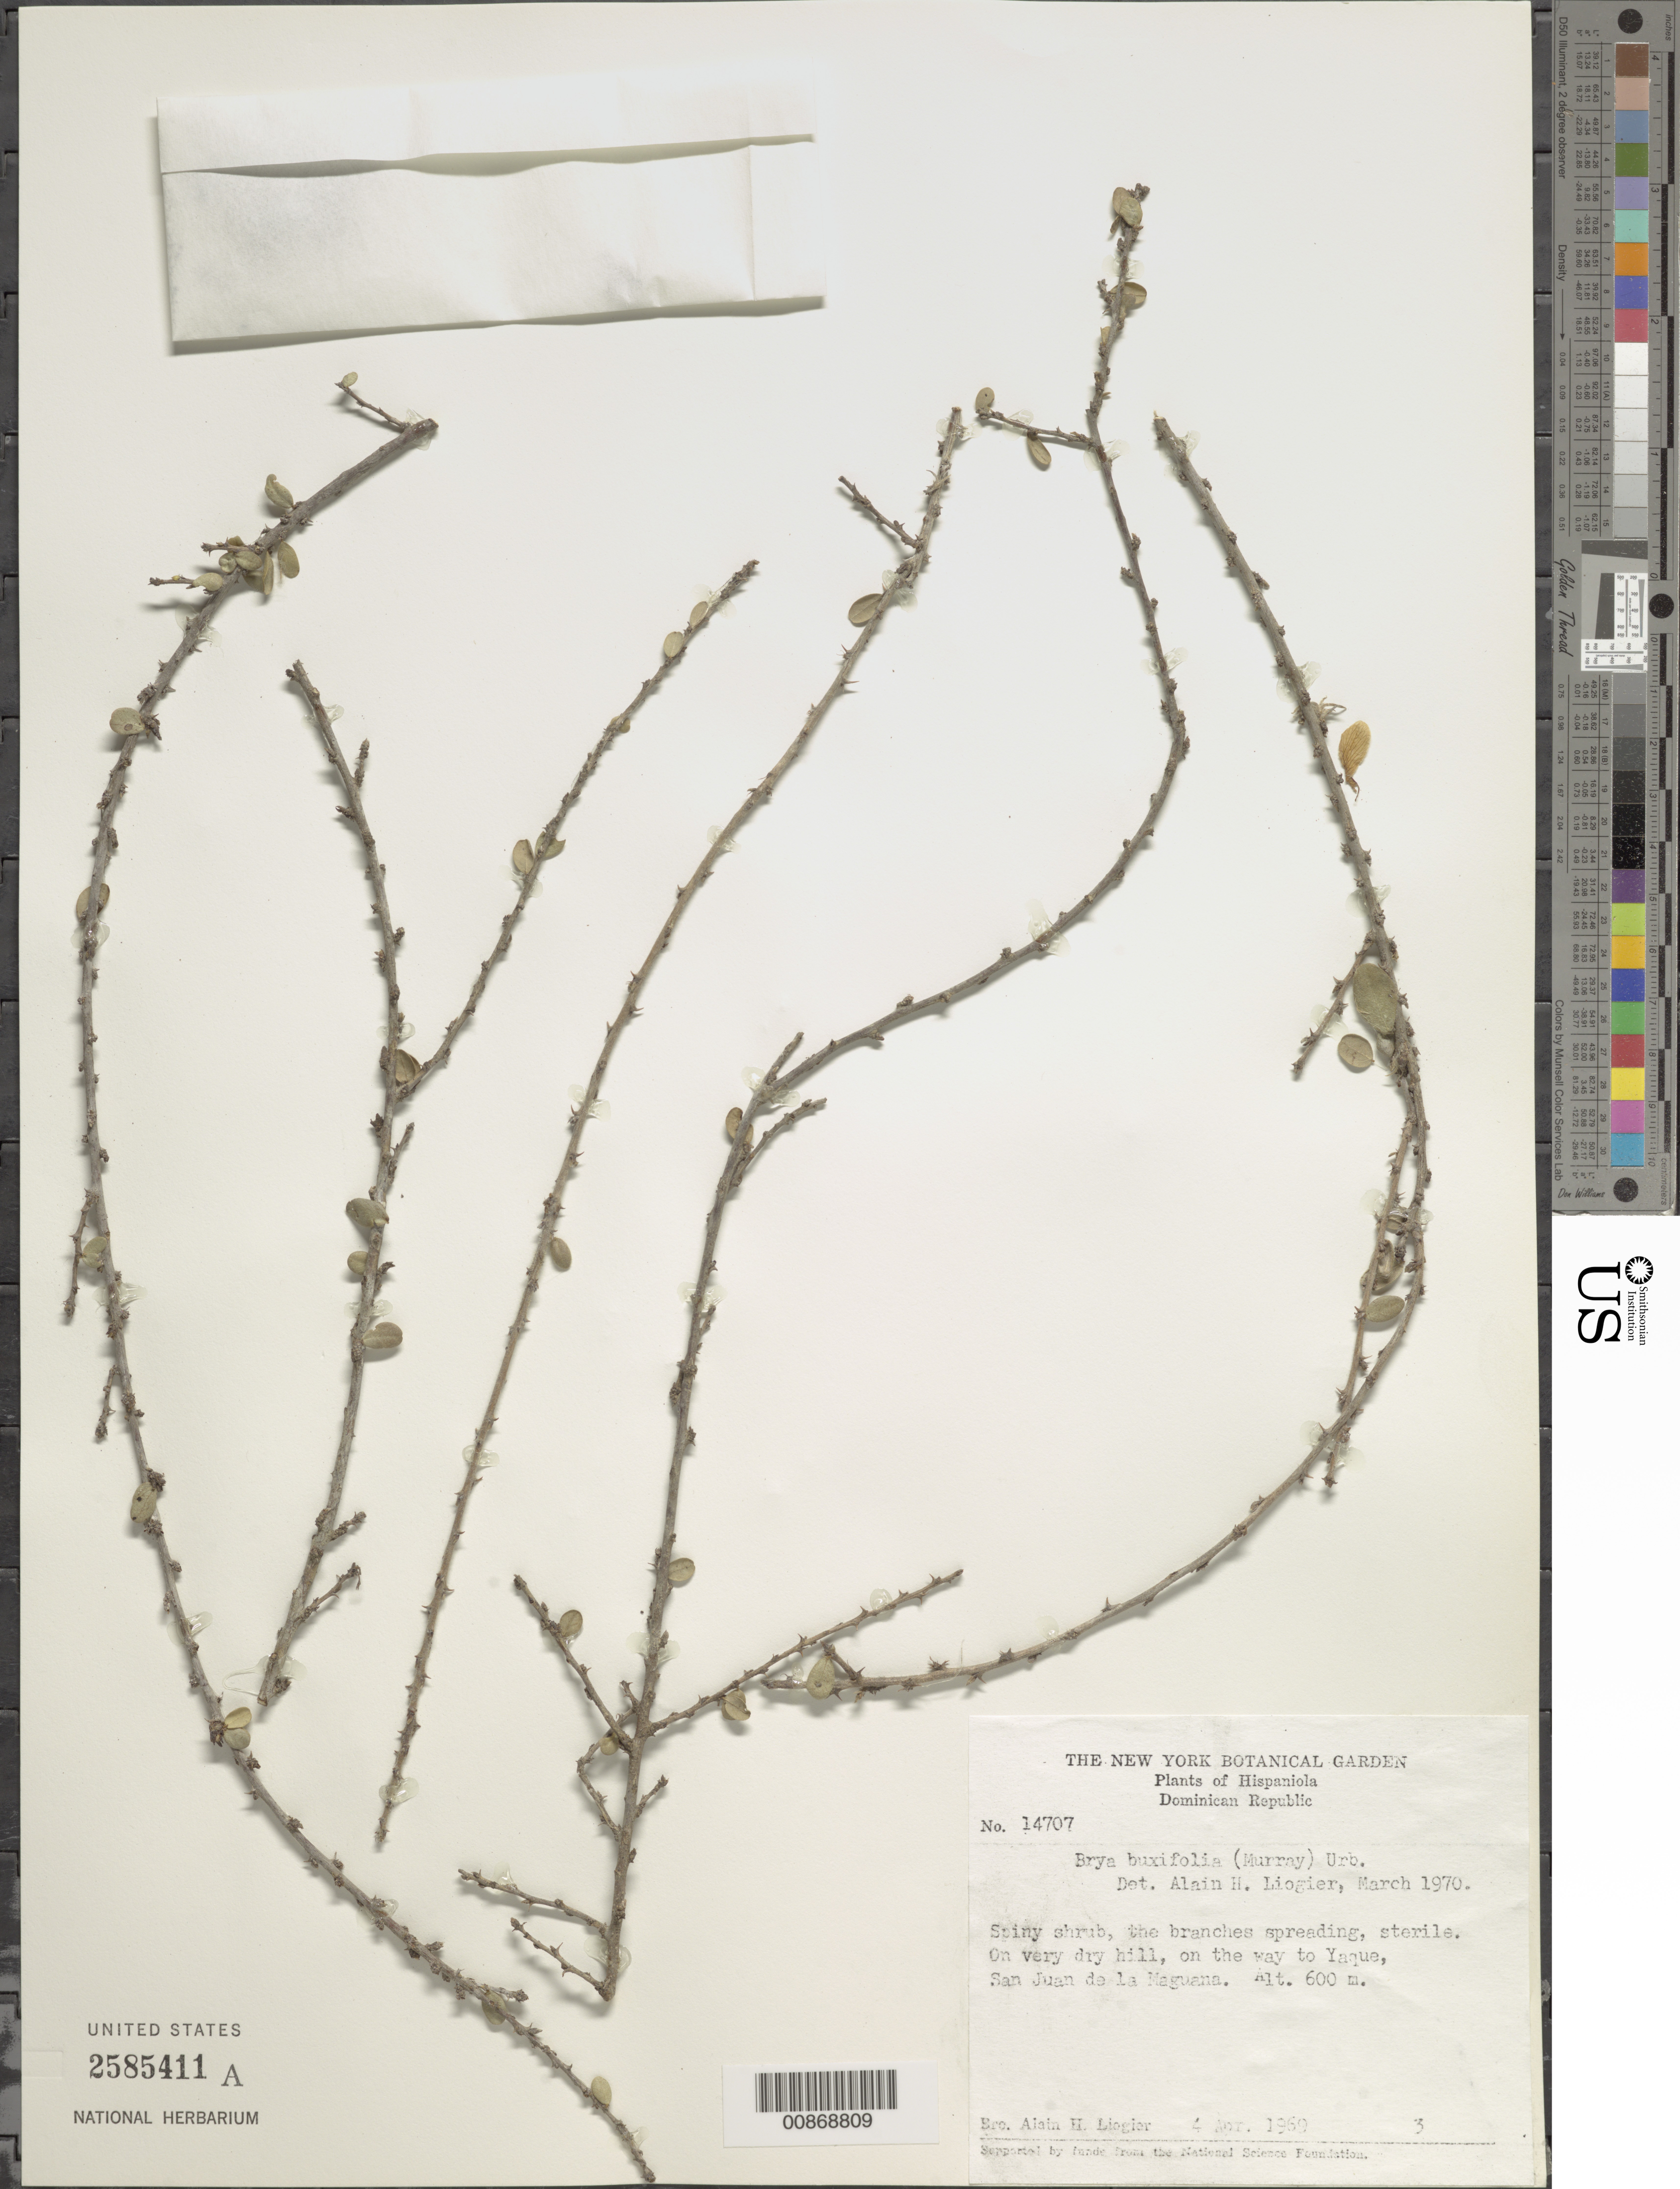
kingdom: Plantae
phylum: Tracheophyta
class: Magnoliopsida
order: Fabales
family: Fabaceae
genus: Brya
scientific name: Brya buxifolia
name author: (Murray) Urb.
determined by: Liogier, Alain H.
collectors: A. H. Liogier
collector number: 14707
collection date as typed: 04 Apr 1969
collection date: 1969-04-04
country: Dominican Republic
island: Hispaniola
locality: On the way to Yaque, San Juan de la Maguana.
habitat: On very dry hill.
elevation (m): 600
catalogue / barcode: US 2585411A